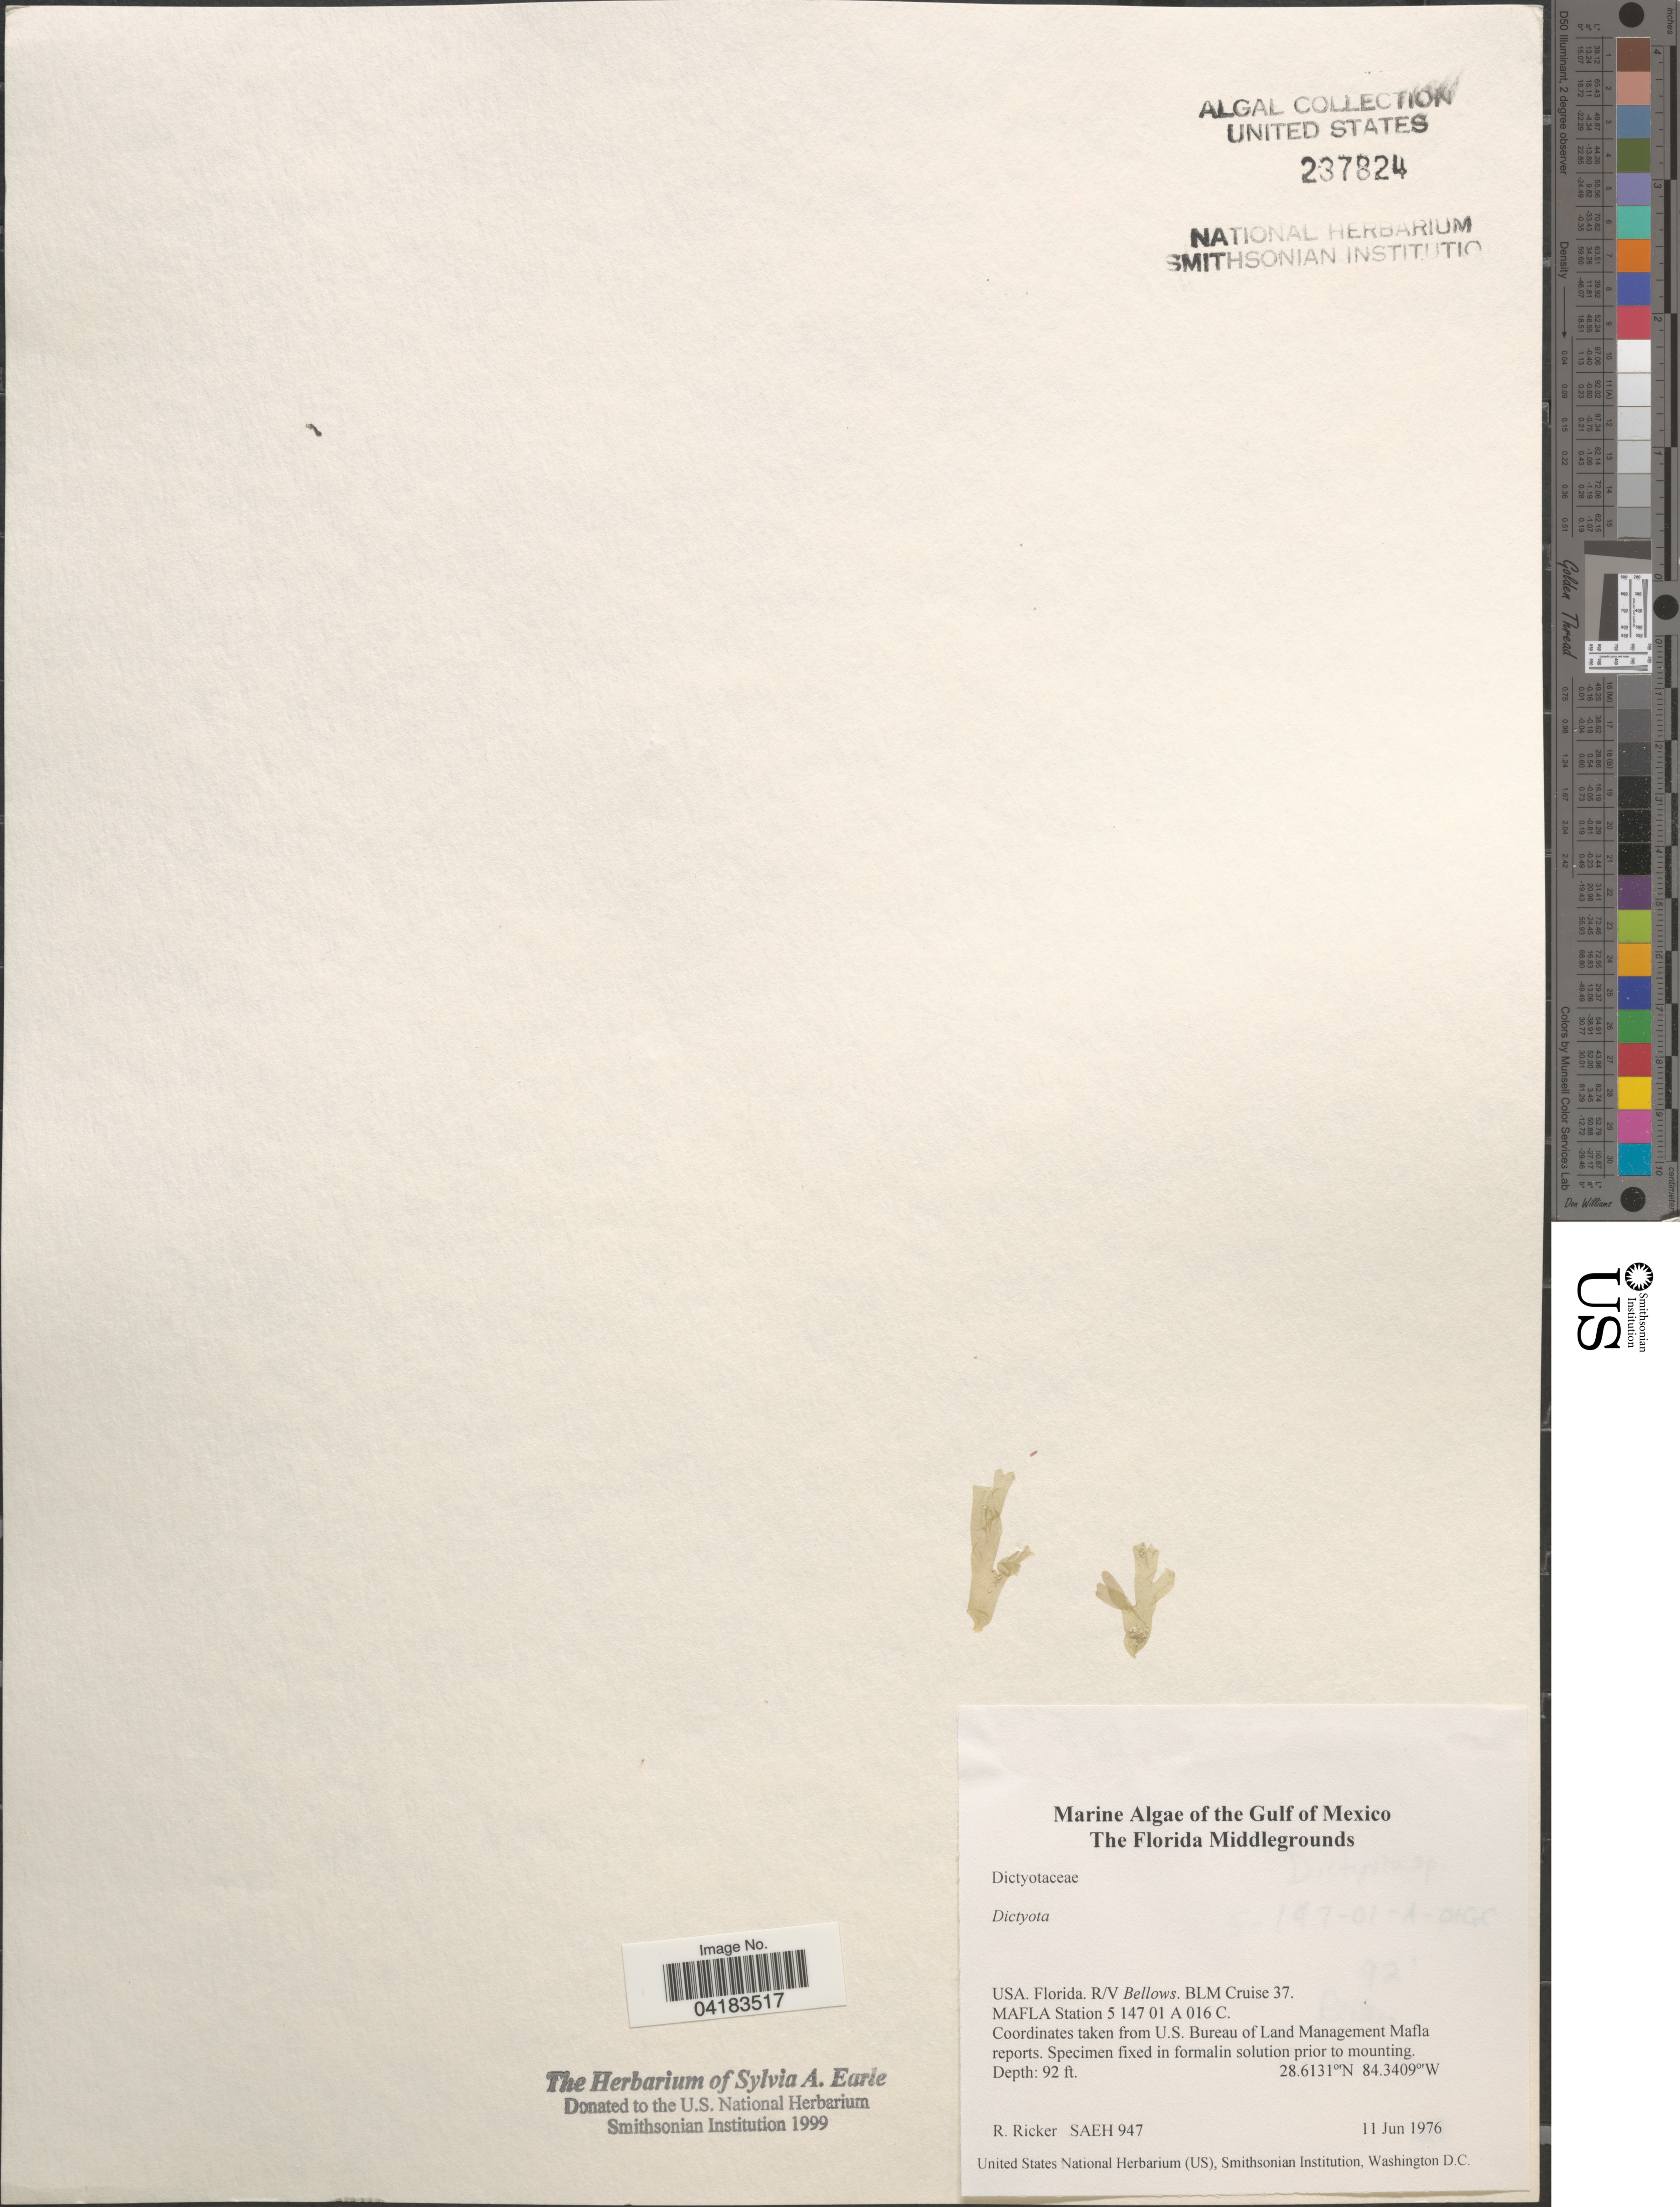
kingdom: Chromista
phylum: Ochrophyta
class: Phaeophyceae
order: Dictyotales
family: Dictyotaceae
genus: Dictyota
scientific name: Dictyota sp.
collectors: R. Ricker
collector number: SAEH947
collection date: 1976-06-11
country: United States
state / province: Florida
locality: The Gulf of Mexico. The Florida Middlegrounds. R/V Bellows. BLM Cruise 37. MAFLA Station 5 147 01 A 016 C. Coordinates taken from U.S. Bureau of Land Management Mafla reports.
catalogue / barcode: US 237824